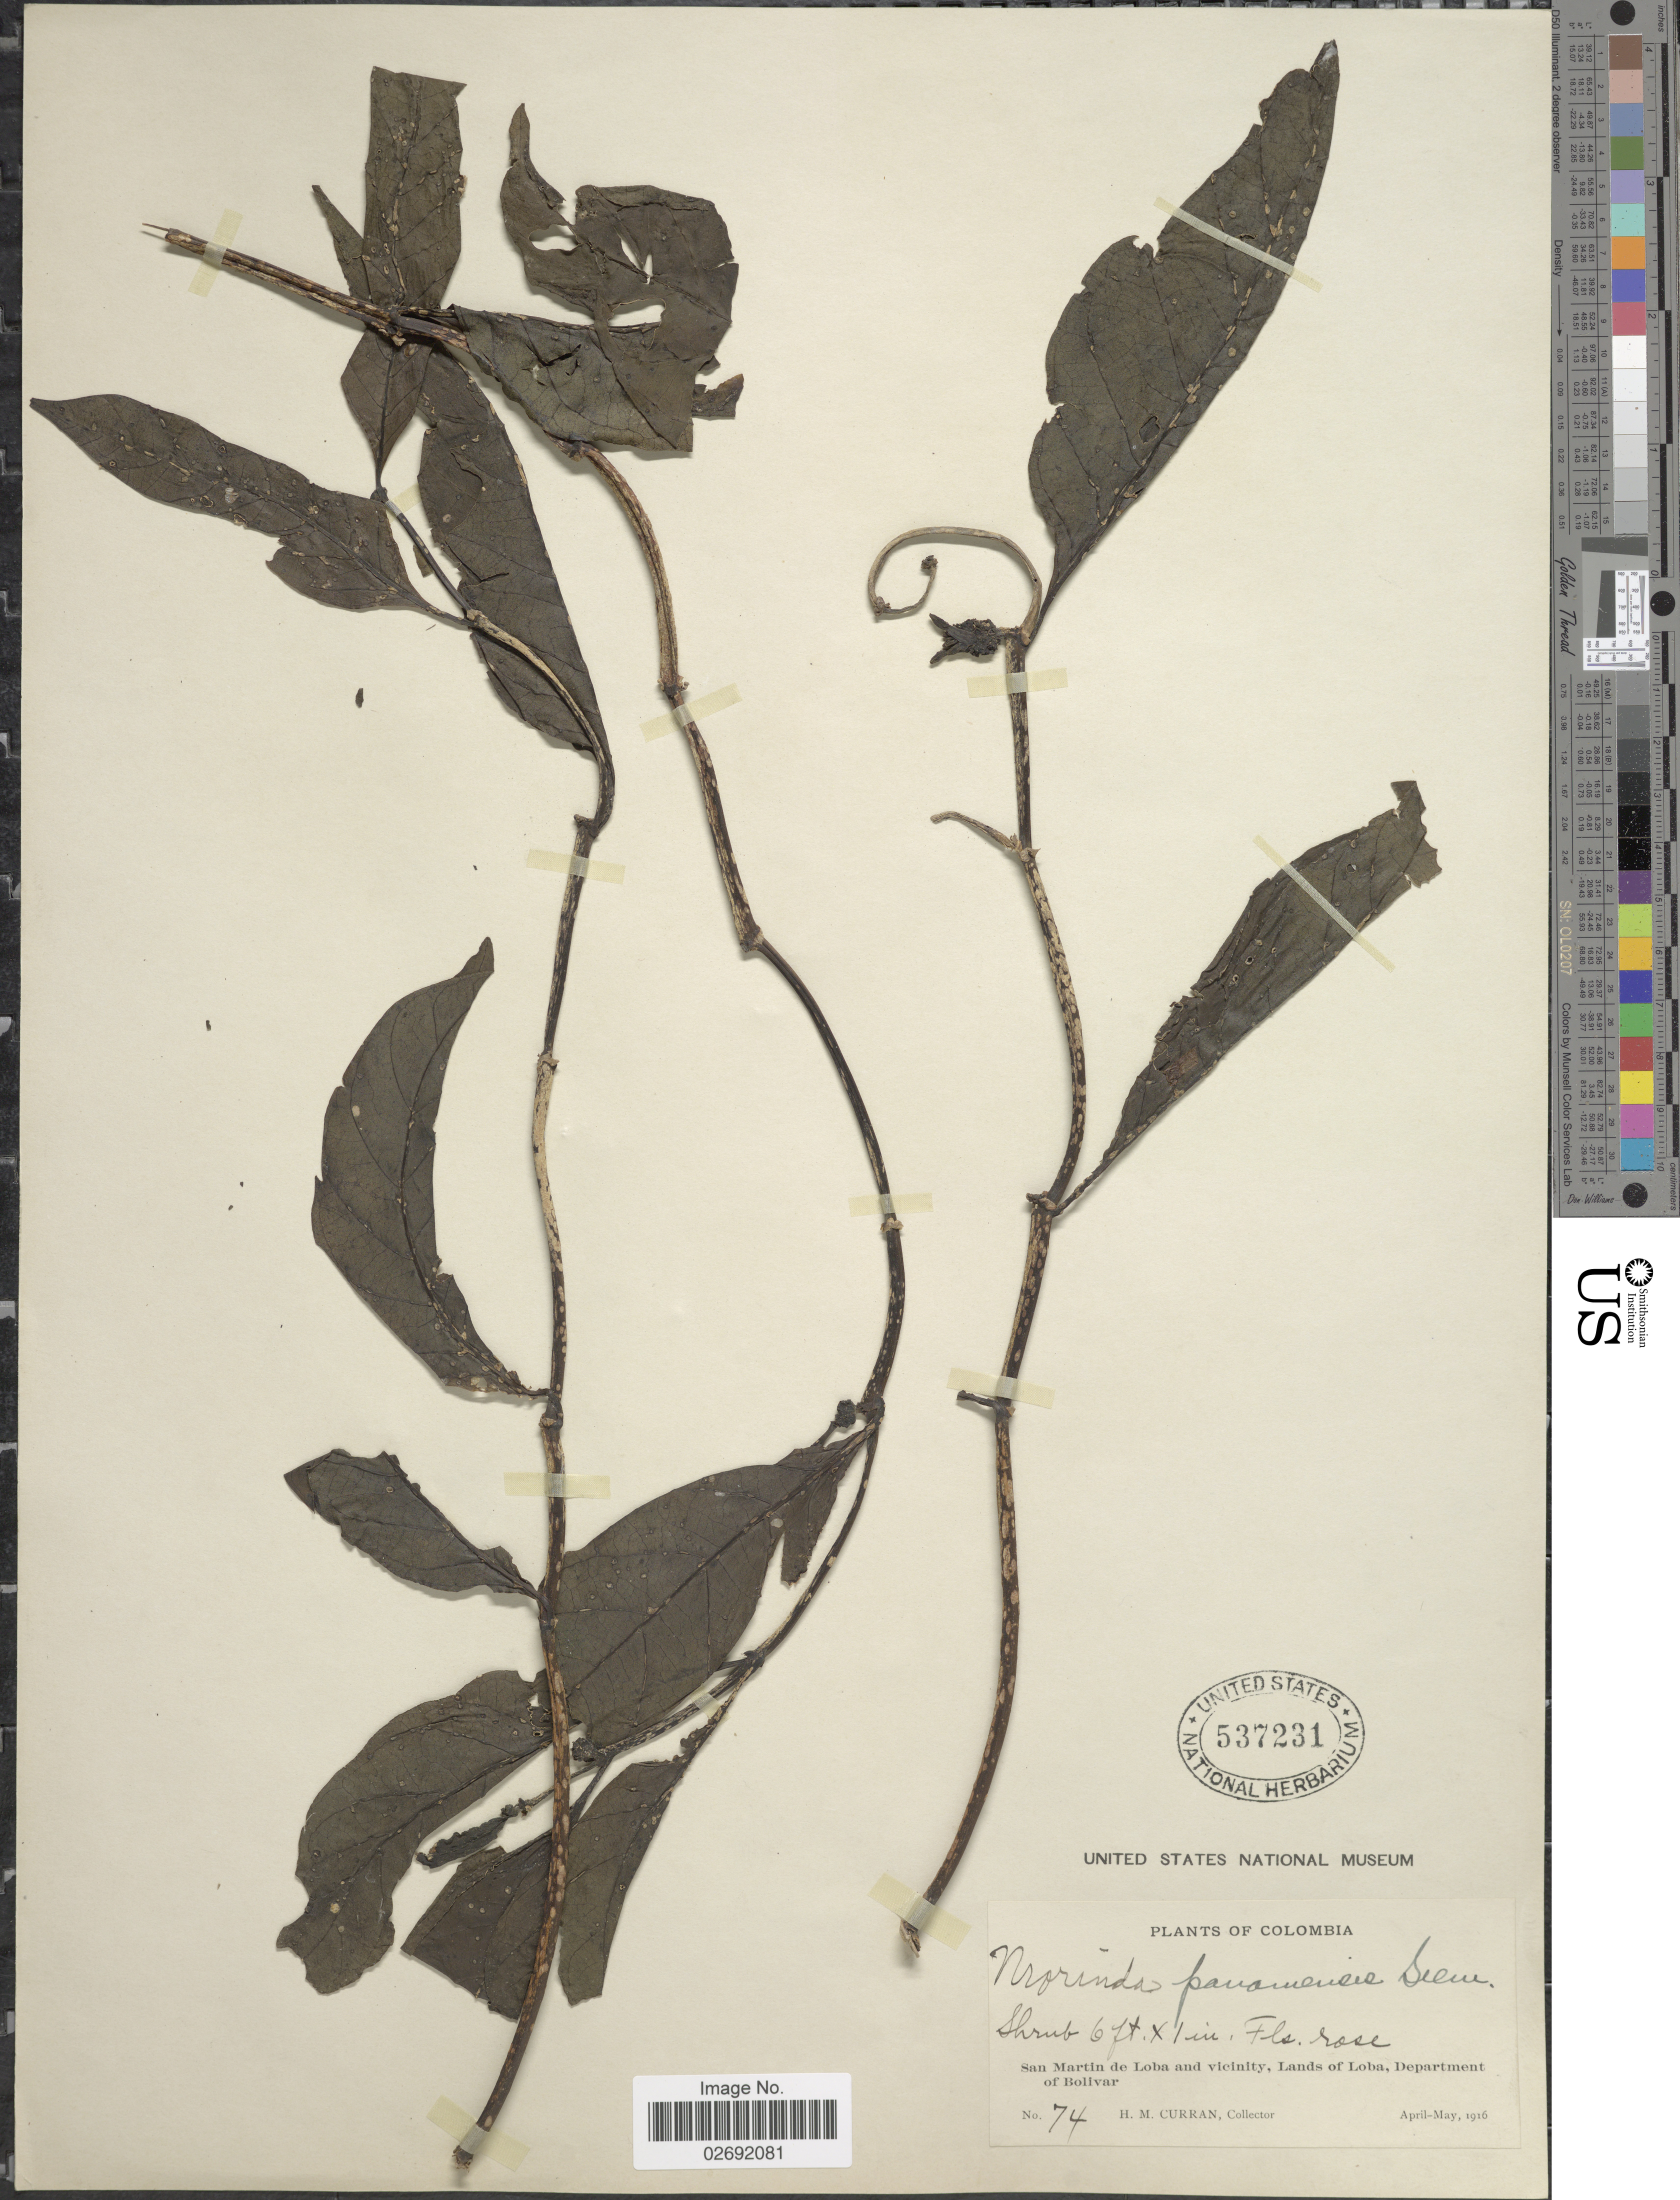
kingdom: Plantae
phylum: Tracheophyta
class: Magnoliopsida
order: Gentianales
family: Rubiaceae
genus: Morinda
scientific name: Morinda panamensis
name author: Seem.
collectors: H. M. Curran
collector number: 74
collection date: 1916-04/1916-05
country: Colombia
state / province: Bolívar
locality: San Martin de Loba and vicinity, Lands of Loba, Department of Bolivar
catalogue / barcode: US 537231